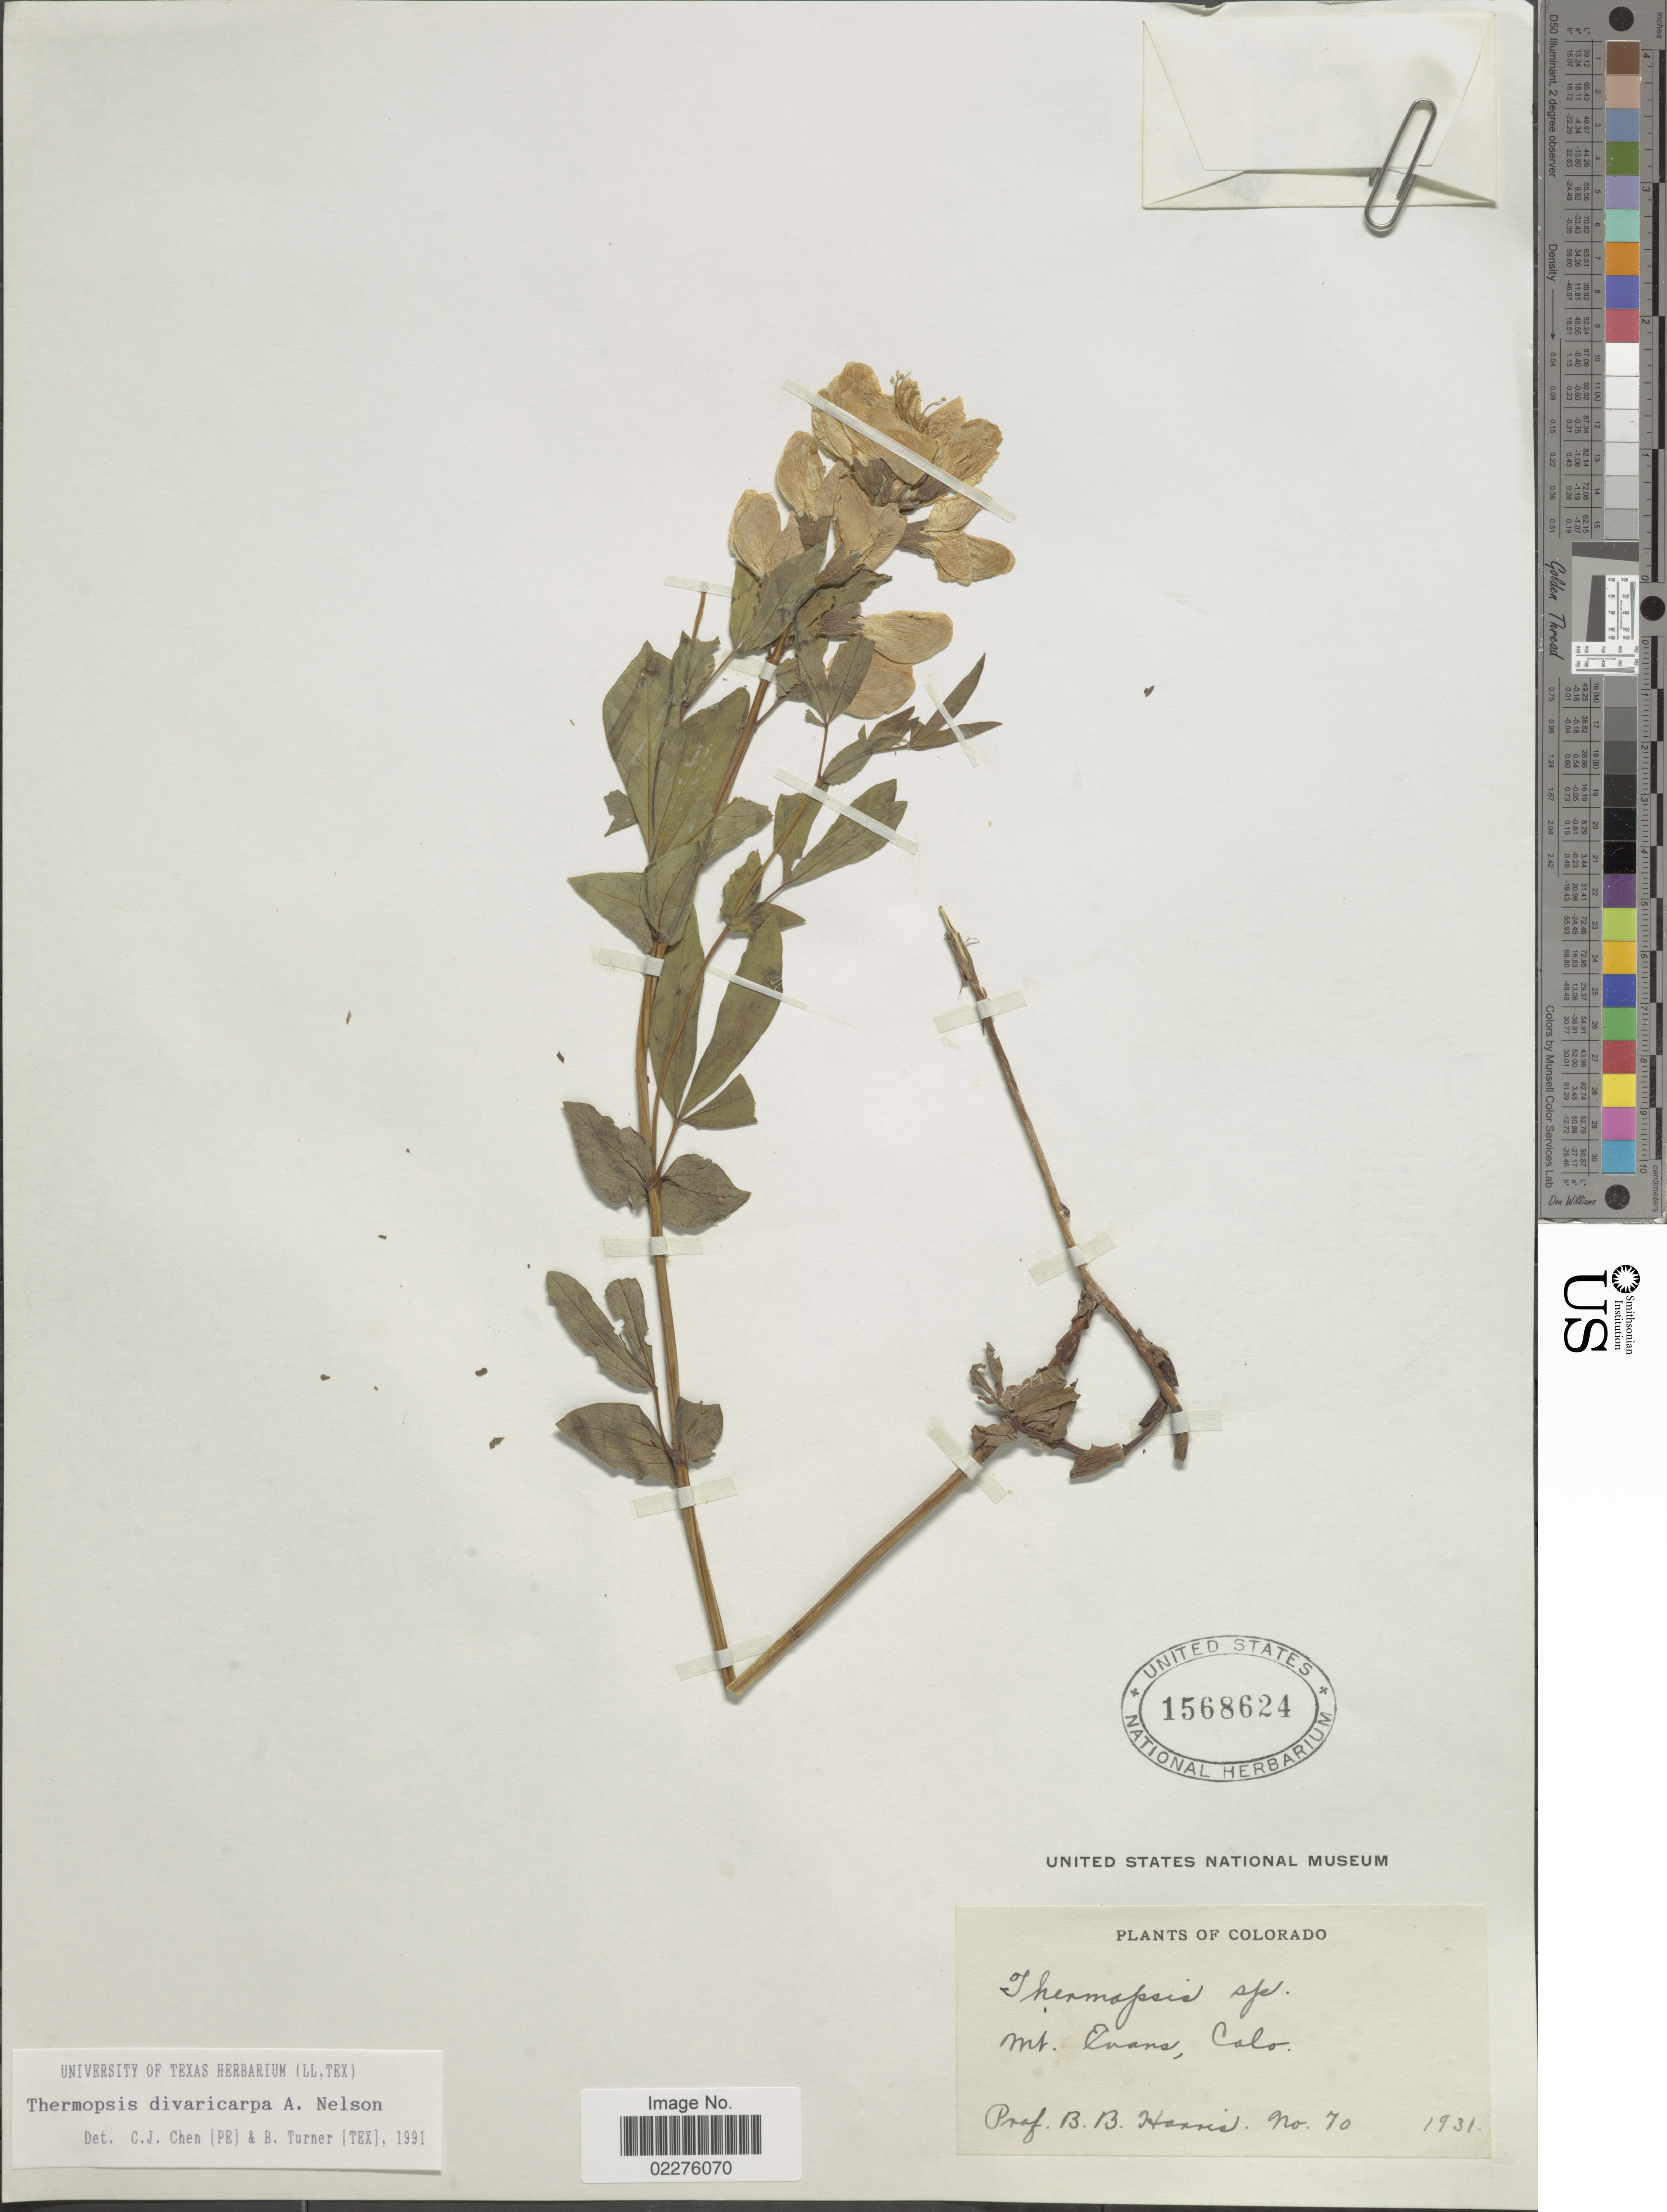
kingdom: Plantae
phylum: Tracheophyta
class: Magnoliopsida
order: Fabales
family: Fabaceae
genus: Thermopsis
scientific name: Thermopsis divaricarpa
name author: A. Nelson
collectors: B. B. Harris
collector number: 70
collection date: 1931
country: United States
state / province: Colorado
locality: Mt Evans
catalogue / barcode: US 1568624